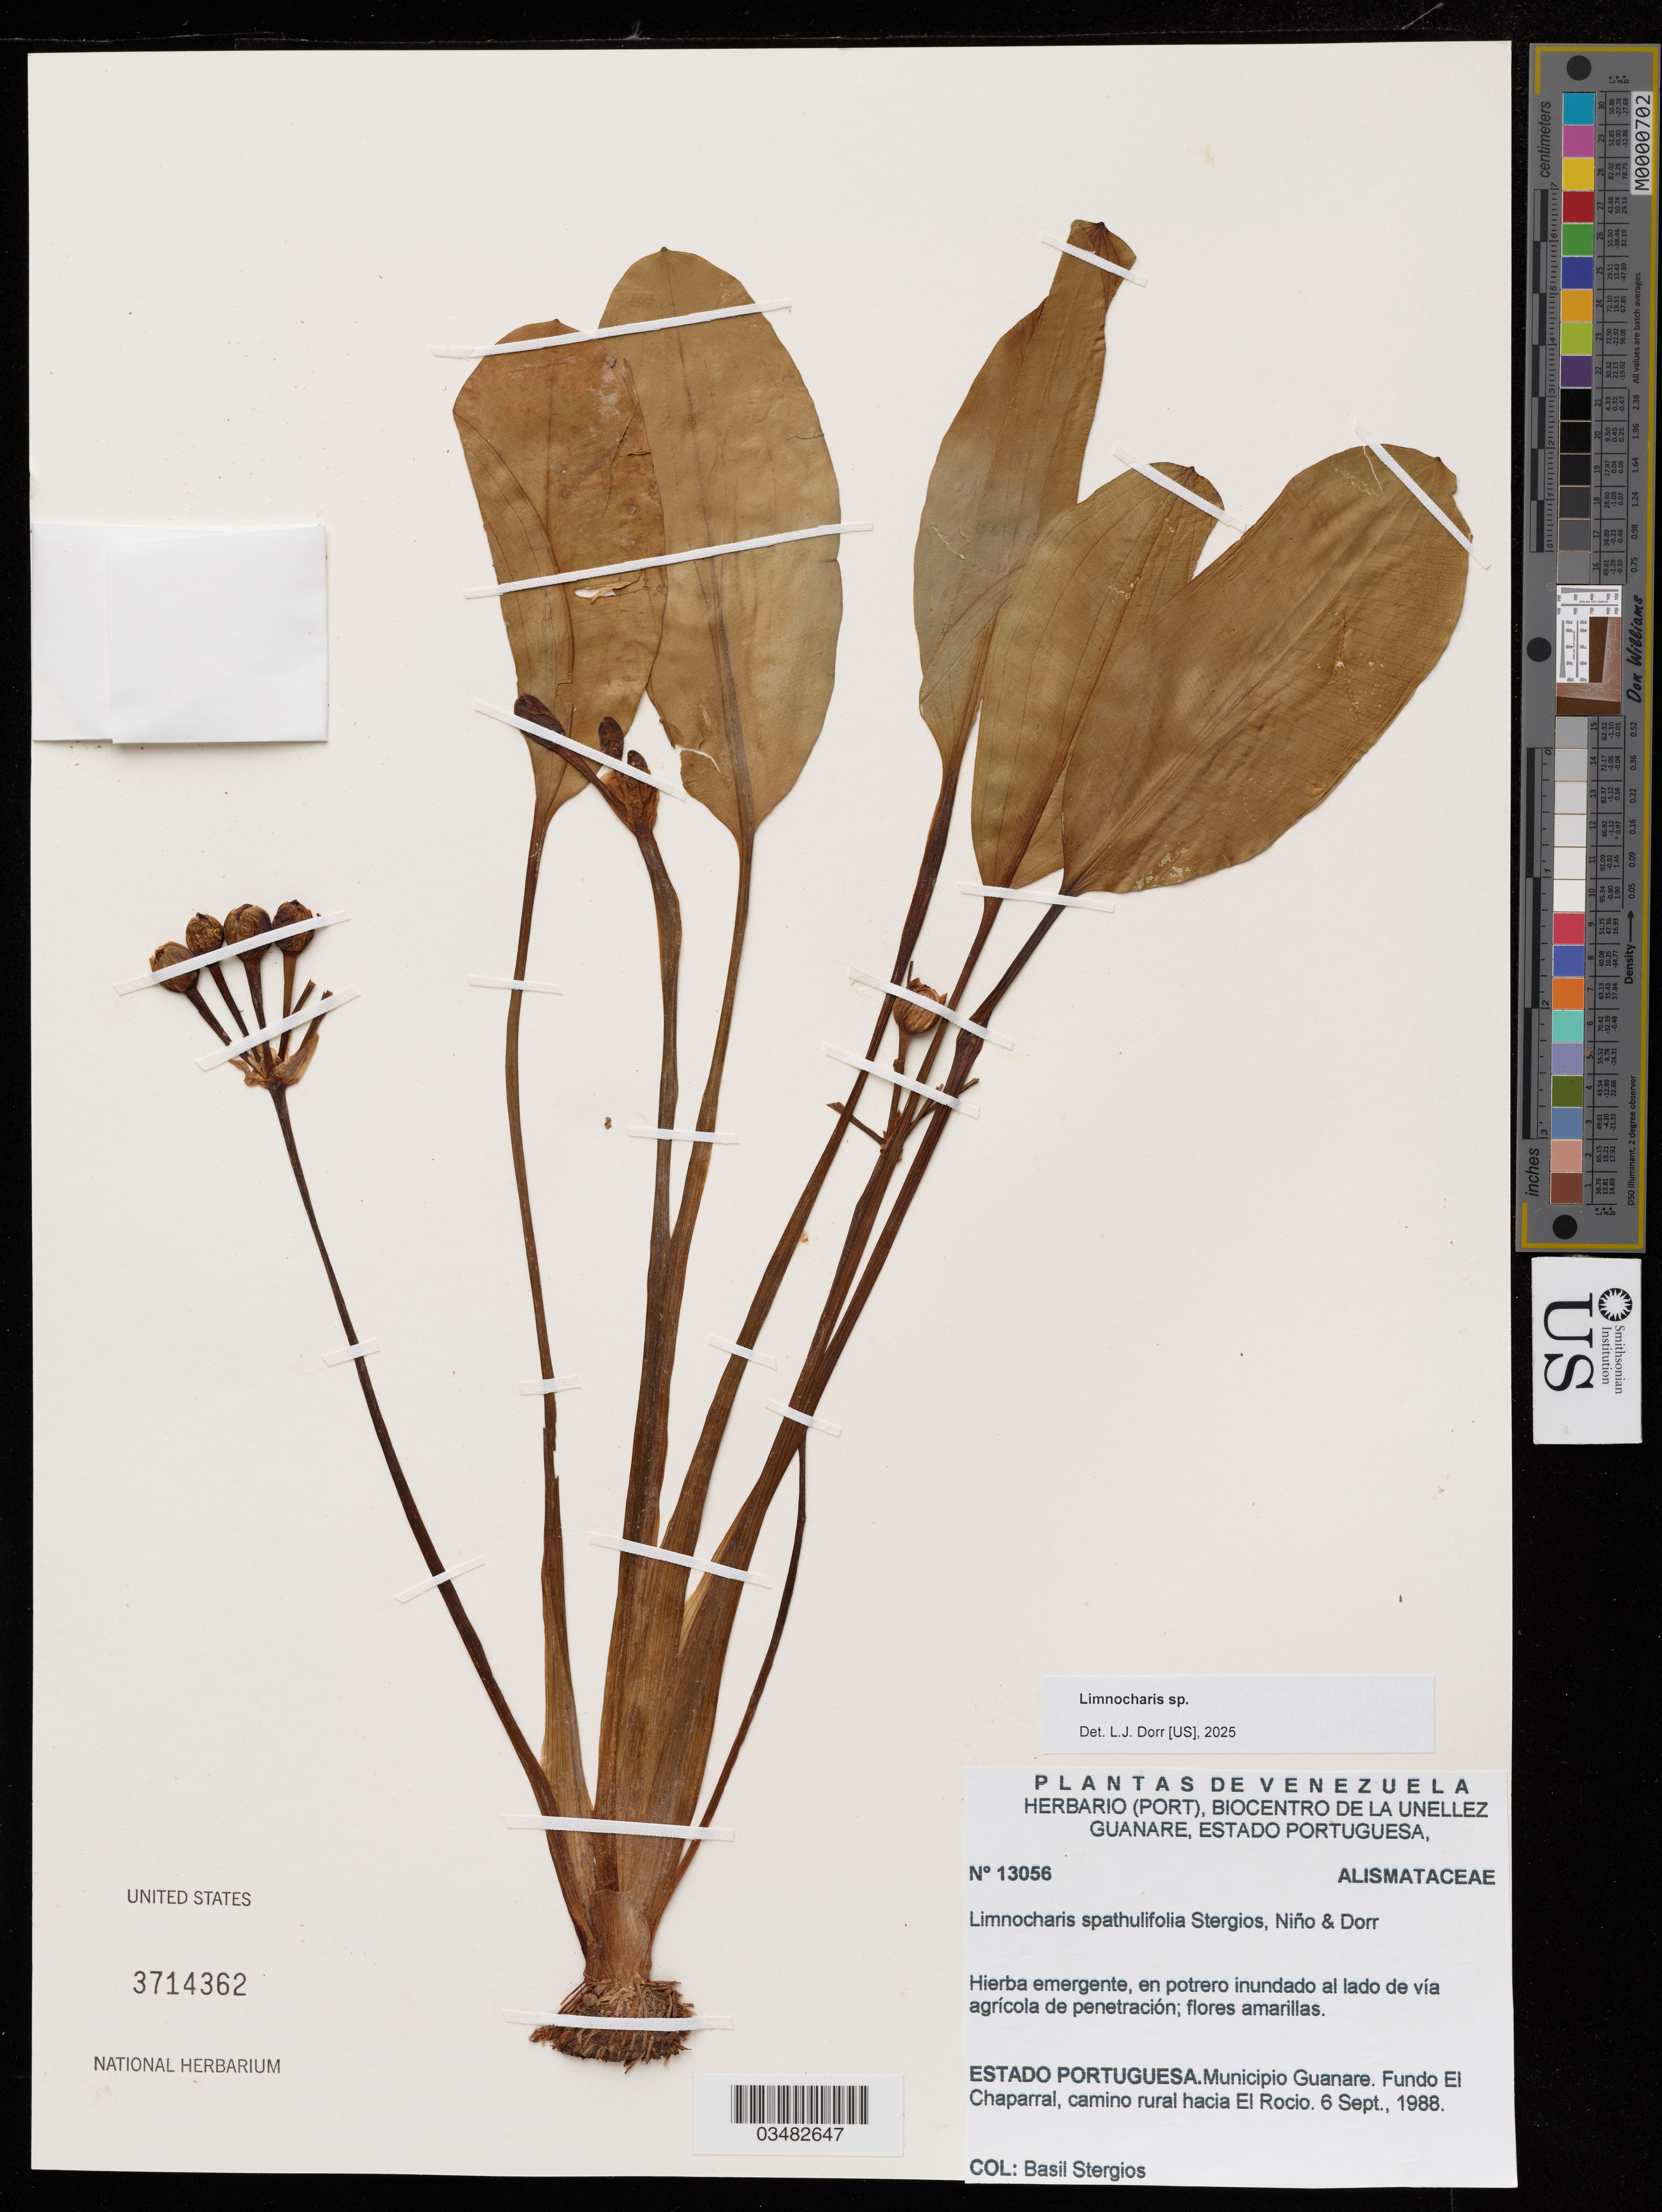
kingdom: Plantae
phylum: Tracheophyta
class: Liliopsida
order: Alismatales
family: Alismataceae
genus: Limnocharis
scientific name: Limnocharis sp.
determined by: Dorr, Laurence J., Curator (BOT), Smithsonian Institution - National Museum of Natural History (UNITED STATES)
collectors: B. G. Stergios & F. J. Ortega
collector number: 13056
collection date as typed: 6 sep 1988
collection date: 1988-09-06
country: Venezuela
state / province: Portuguesa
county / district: Guanare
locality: Fundo El Shaparral, camino rural hacia El Rocio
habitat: en potrero inundado al lado de via agricola de penetracion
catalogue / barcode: US 3714362